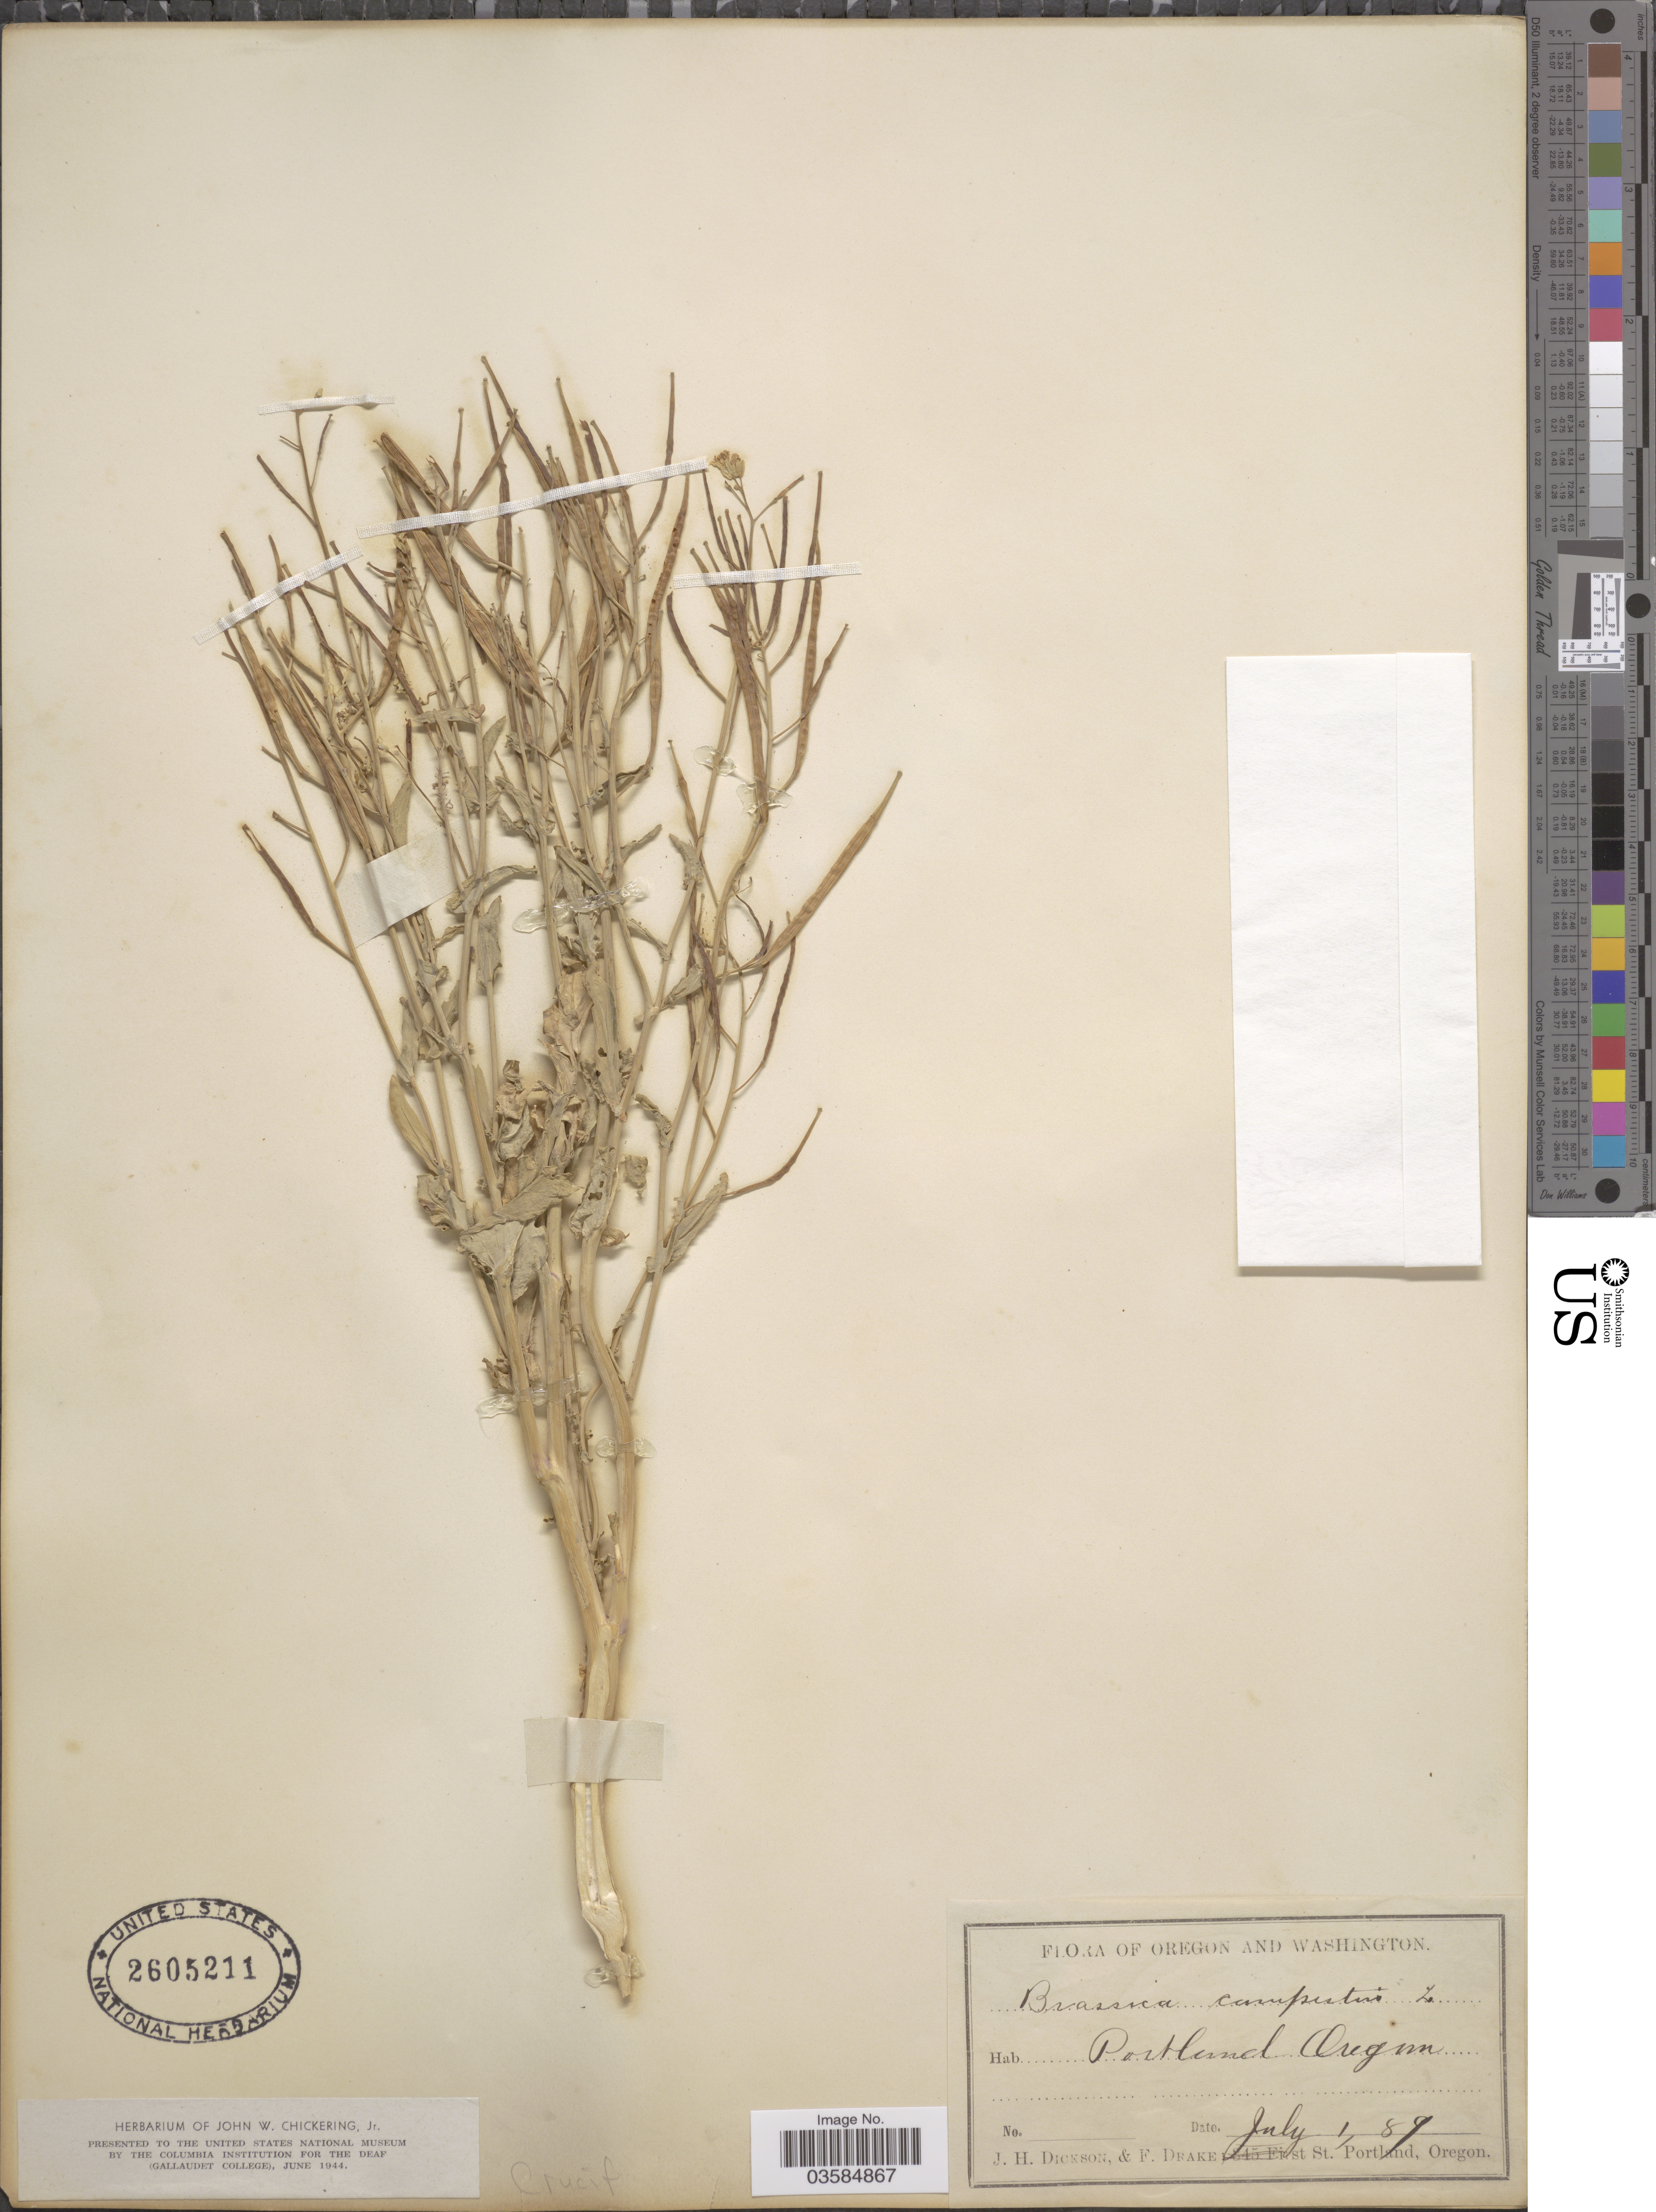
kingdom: Plantae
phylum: Tracheophyta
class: Magnoliopsida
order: Brassicales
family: Brassicaceae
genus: Brassica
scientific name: Brassica campestris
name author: L.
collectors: J. Dickson & F. Drake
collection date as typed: Transcribed d/m/y: 1/7/89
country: United States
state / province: Oregon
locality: Portland.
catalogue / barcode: US 2605211